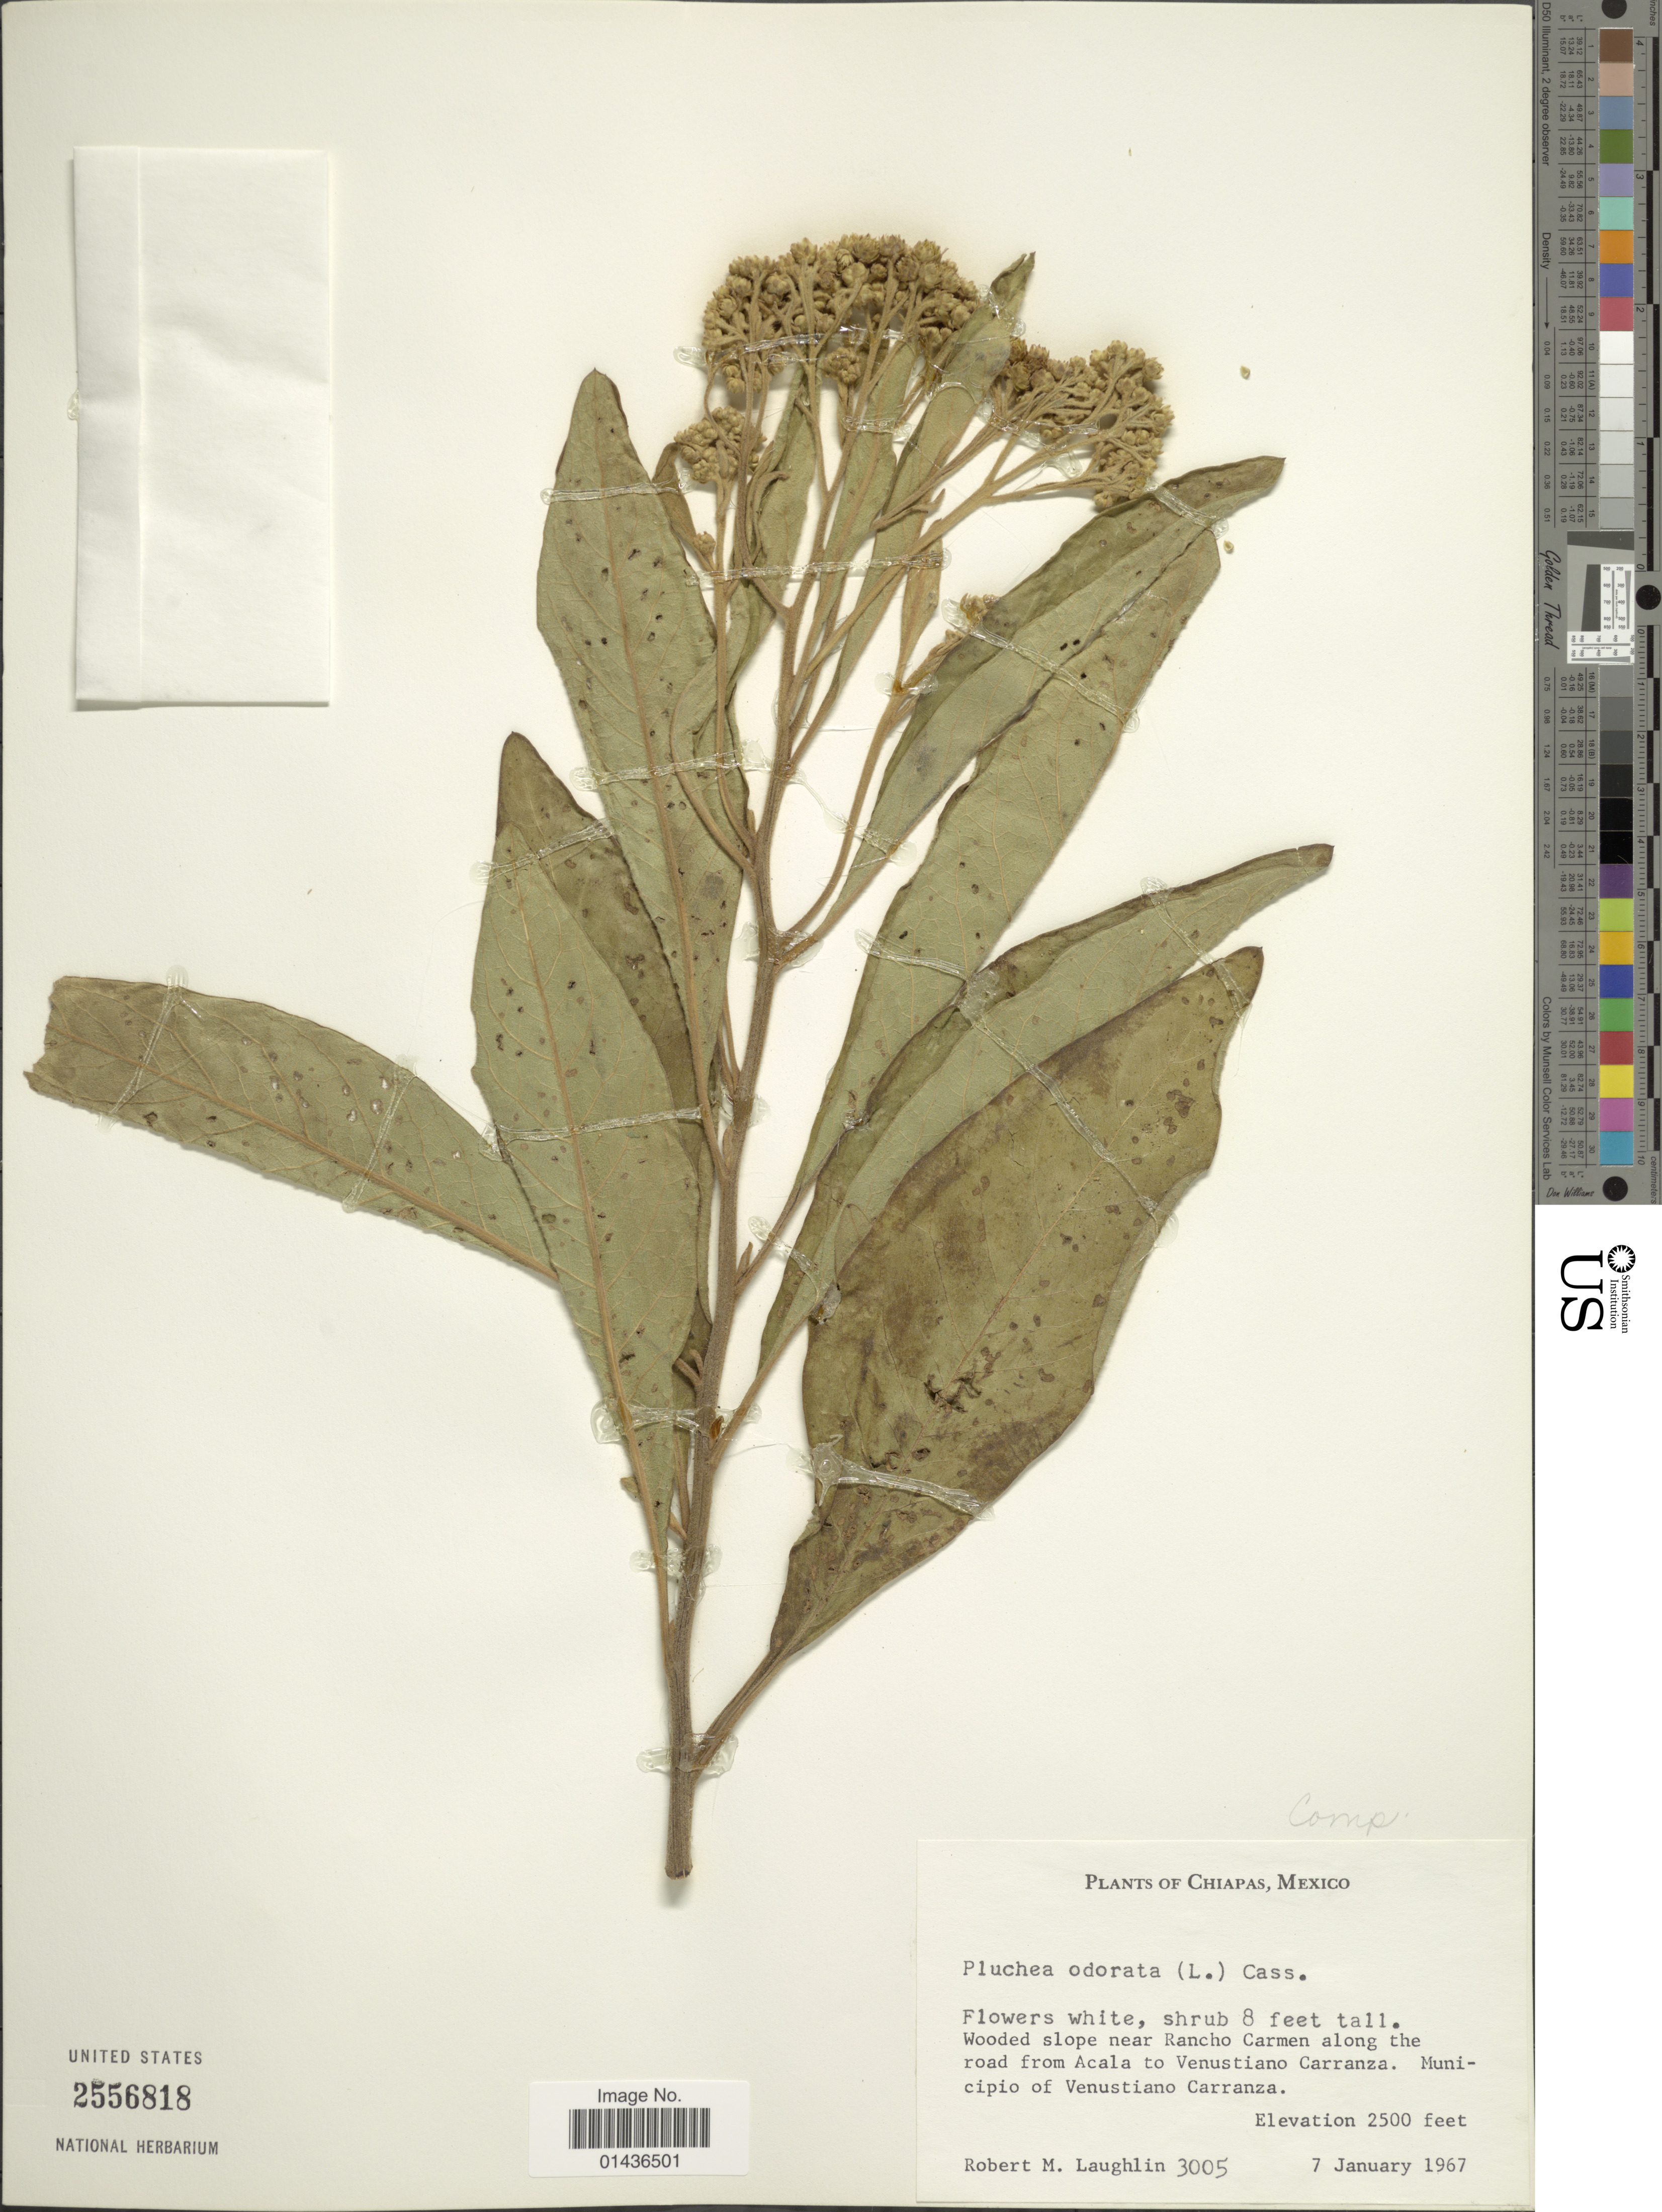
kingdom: Plantae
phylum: Tracheophyta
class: Magnoliopsida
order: Asterales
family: Asteraceae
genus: Pluchea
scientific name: Pluchea carolinensis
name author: (Jacq.) D. Don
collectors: R. M. Laughlin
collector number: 3005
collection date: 1967-01-07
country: Mexico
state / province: Chiapas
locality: Near Rancho Carmen along the road from Acala to Venustiano Carranza, Municipio of Venustiano Carranza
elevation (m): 762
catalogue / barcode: US 2556818